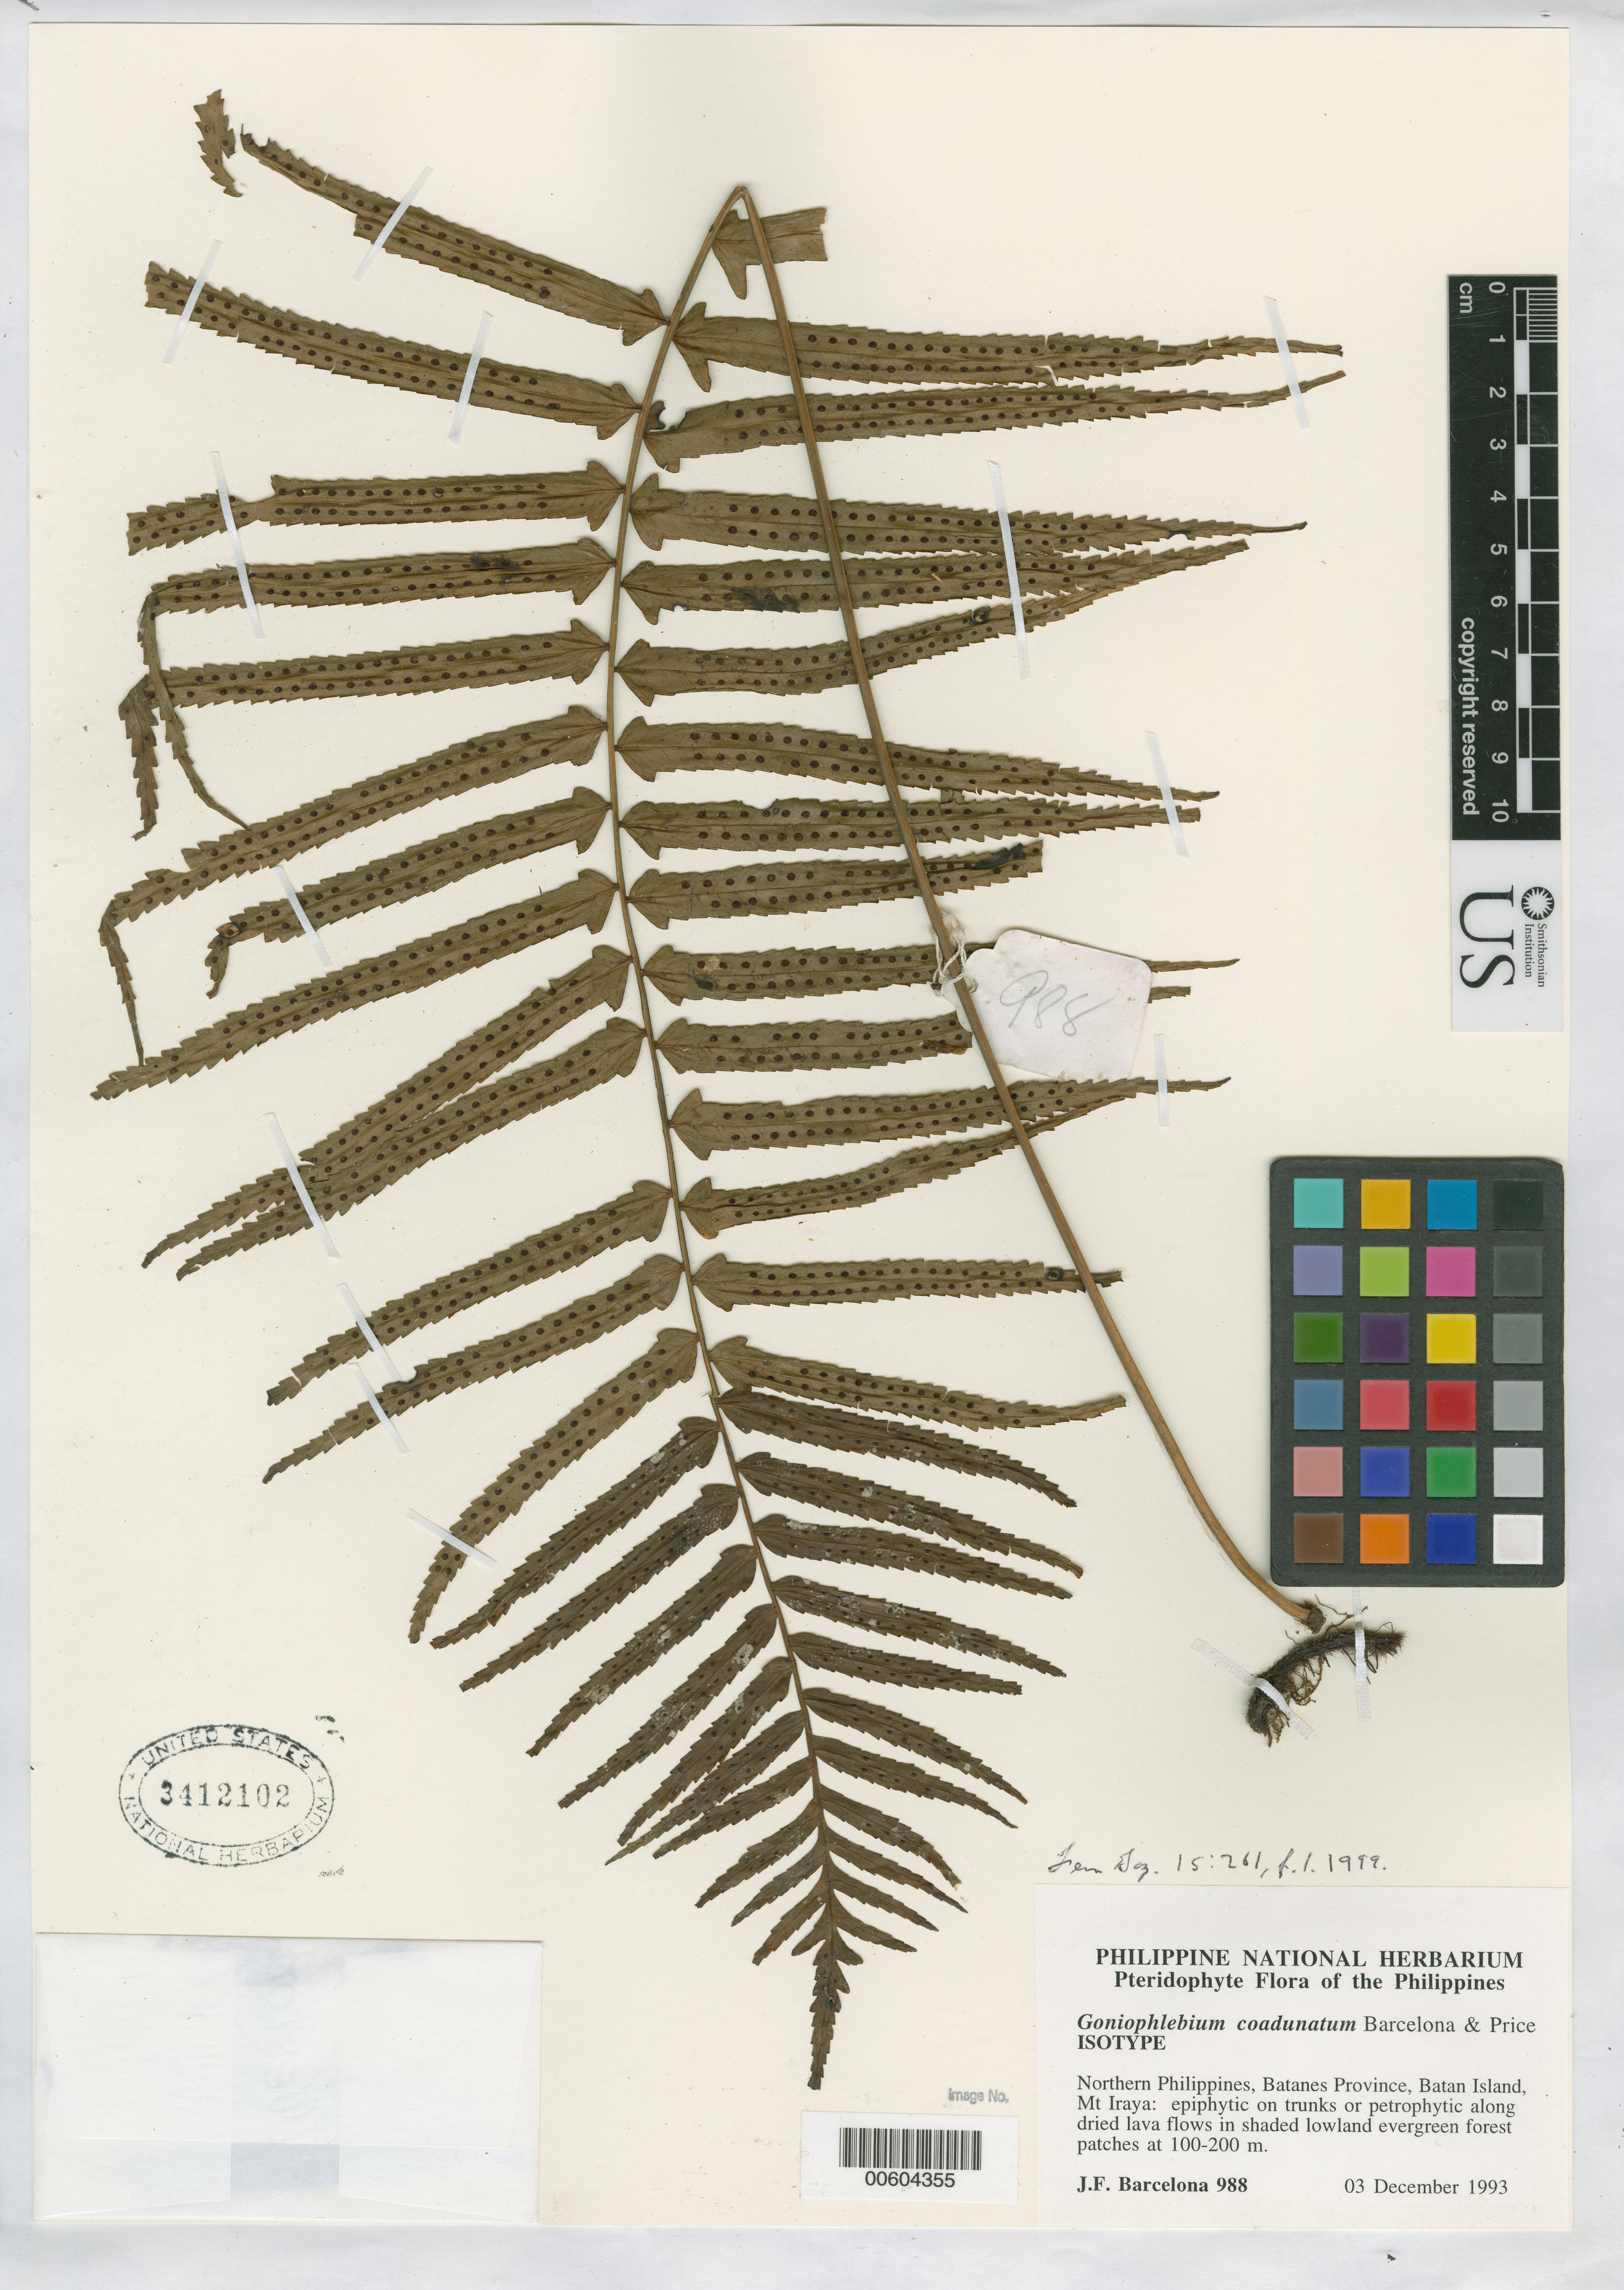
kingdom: Plantae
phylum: Tracheophyta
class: Polypodiopsida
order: Polypodiales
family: Polypodiaceae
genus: Goniophlebium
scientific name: Goniophlebium coadunatum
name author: Barcelona & M.G. Price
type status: Isotype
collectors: J. F. Barcelona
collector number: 988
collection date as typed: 03 Dec 1993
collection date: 1993-12-03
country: Philippines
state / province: Cagayan Valley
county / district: Batanes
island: Batan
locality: Mt. Iraya.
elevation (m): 100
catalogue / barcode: US 3412102